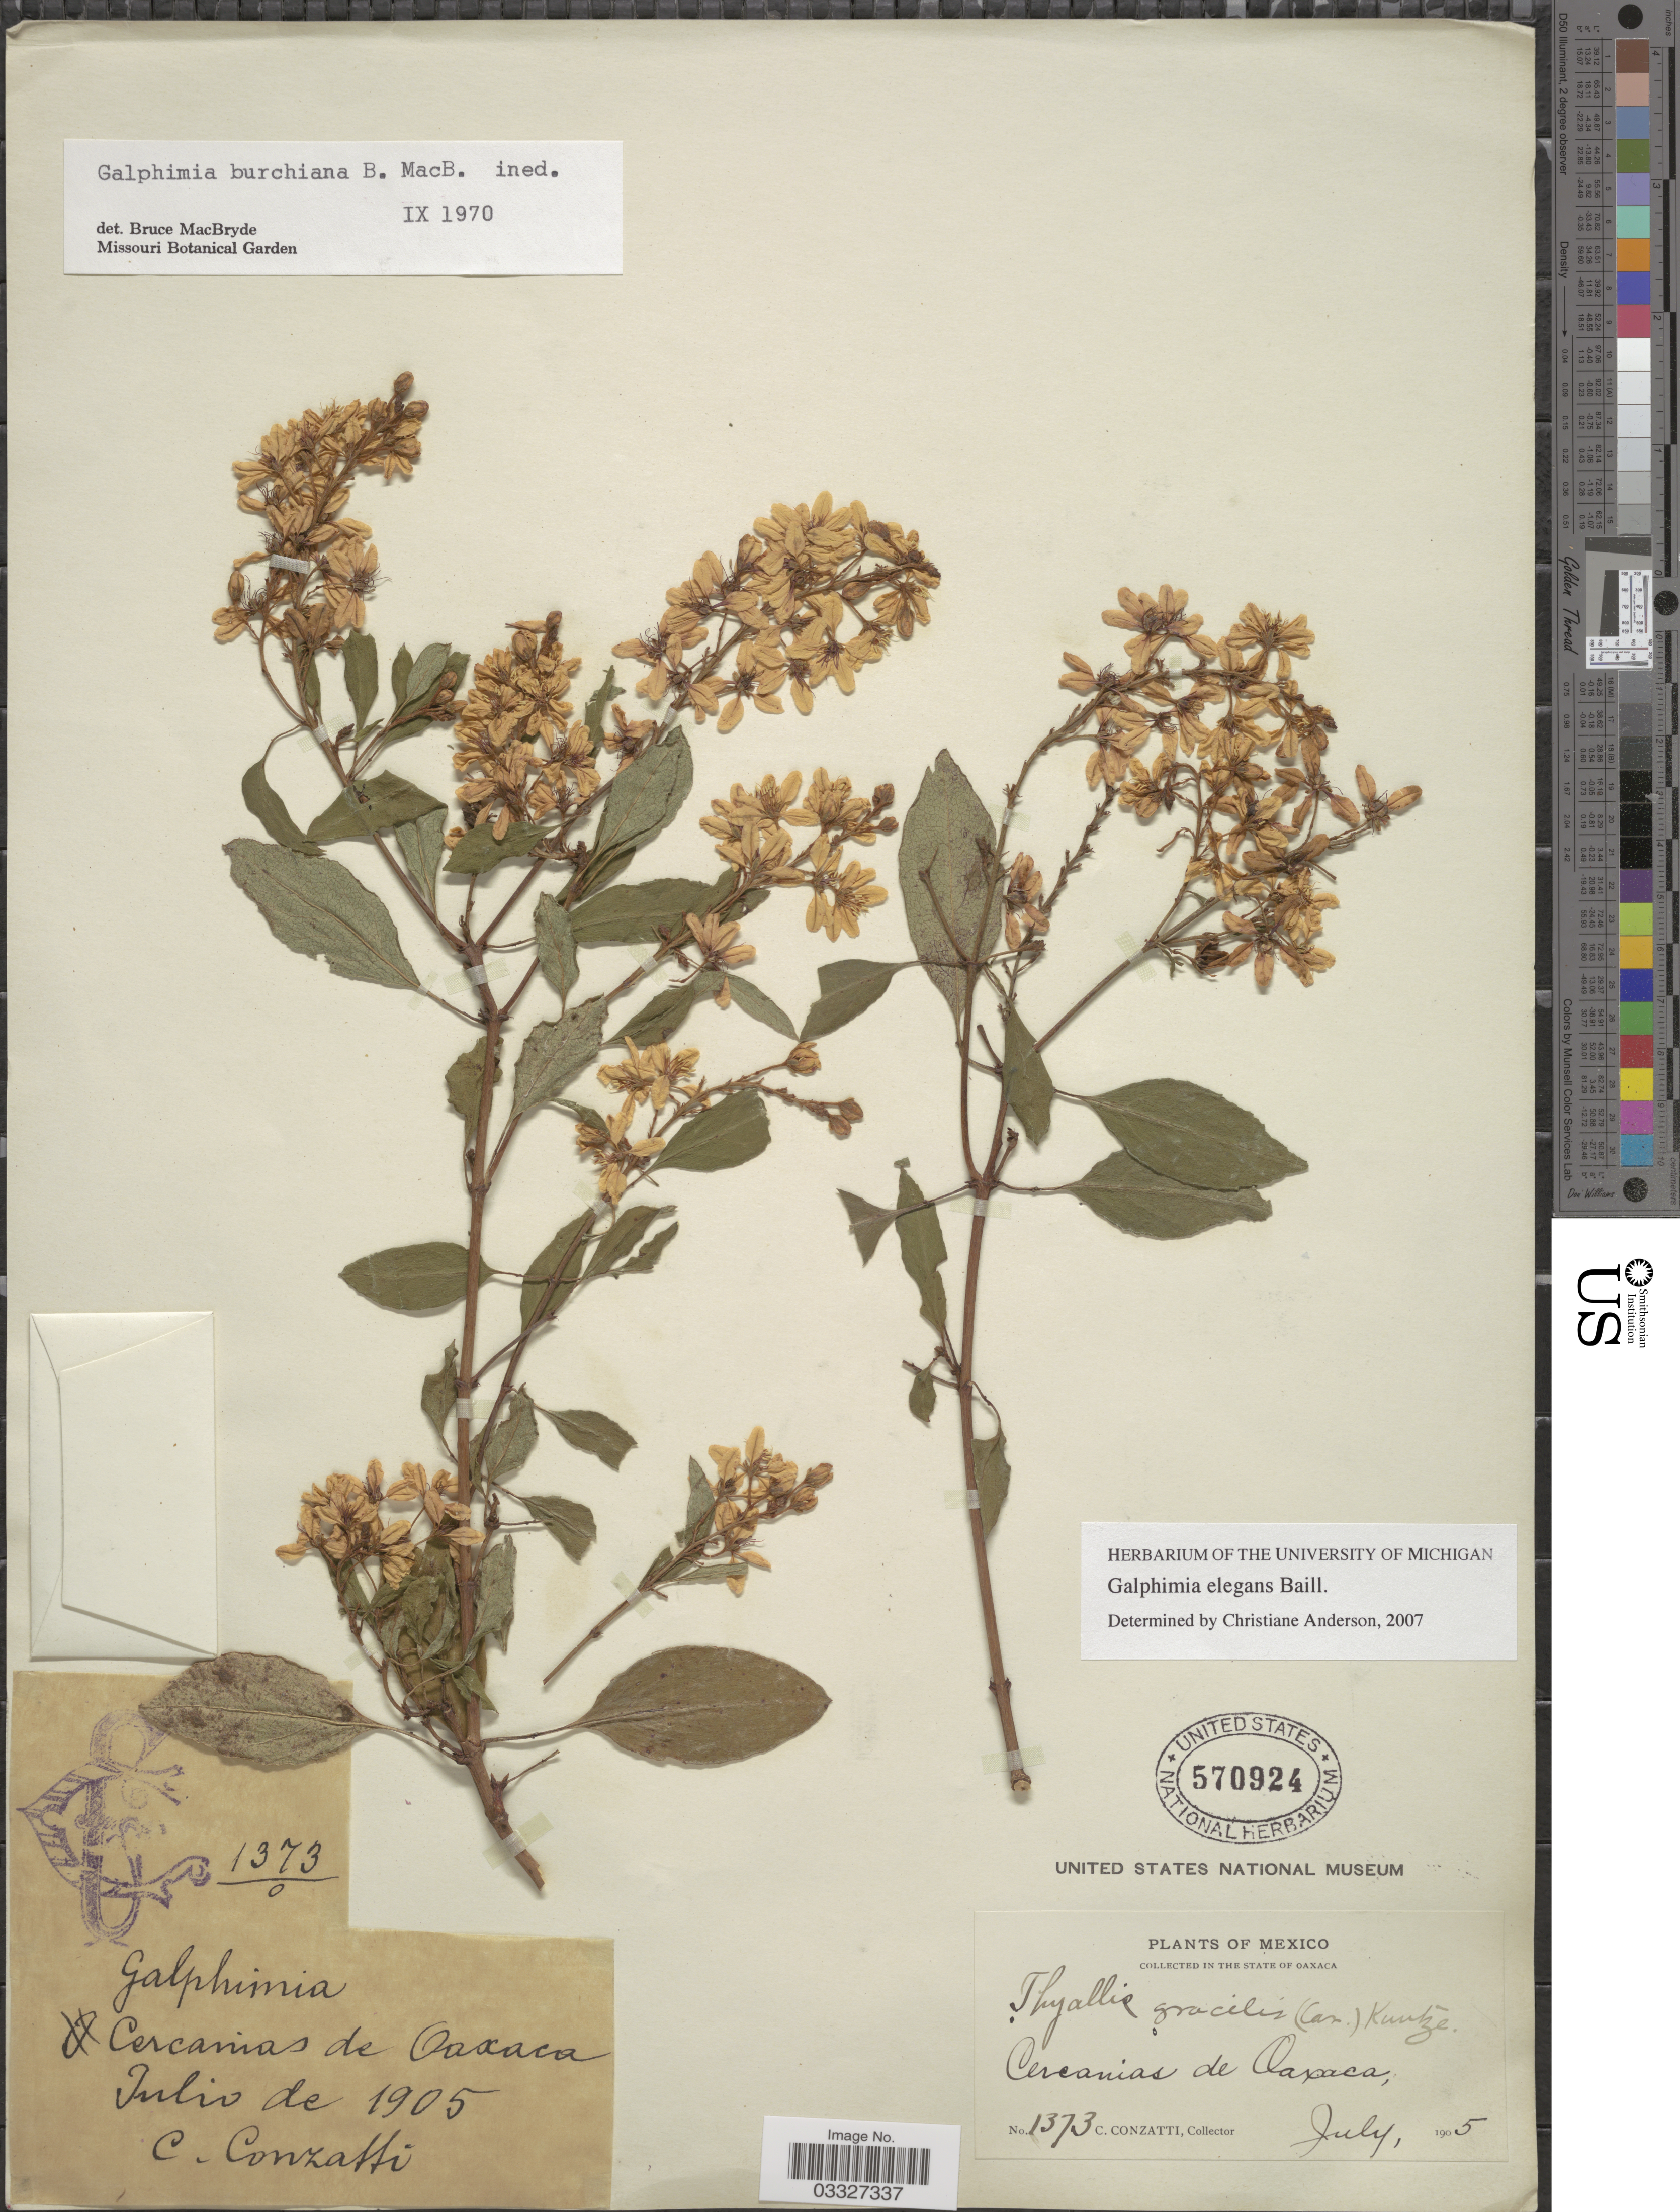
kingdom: Plantae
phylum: Tracheophyta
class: Magnoliopsida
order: Malpighiales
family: Malpighiaceae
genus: Galphimia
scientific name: Galphimia elegans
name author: Baill.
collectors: C. Conzatti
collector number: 1373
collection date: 1905-07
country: Mexico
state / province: Oaxaca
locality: Cercanias de Oaxaca.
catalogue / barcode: US 570924